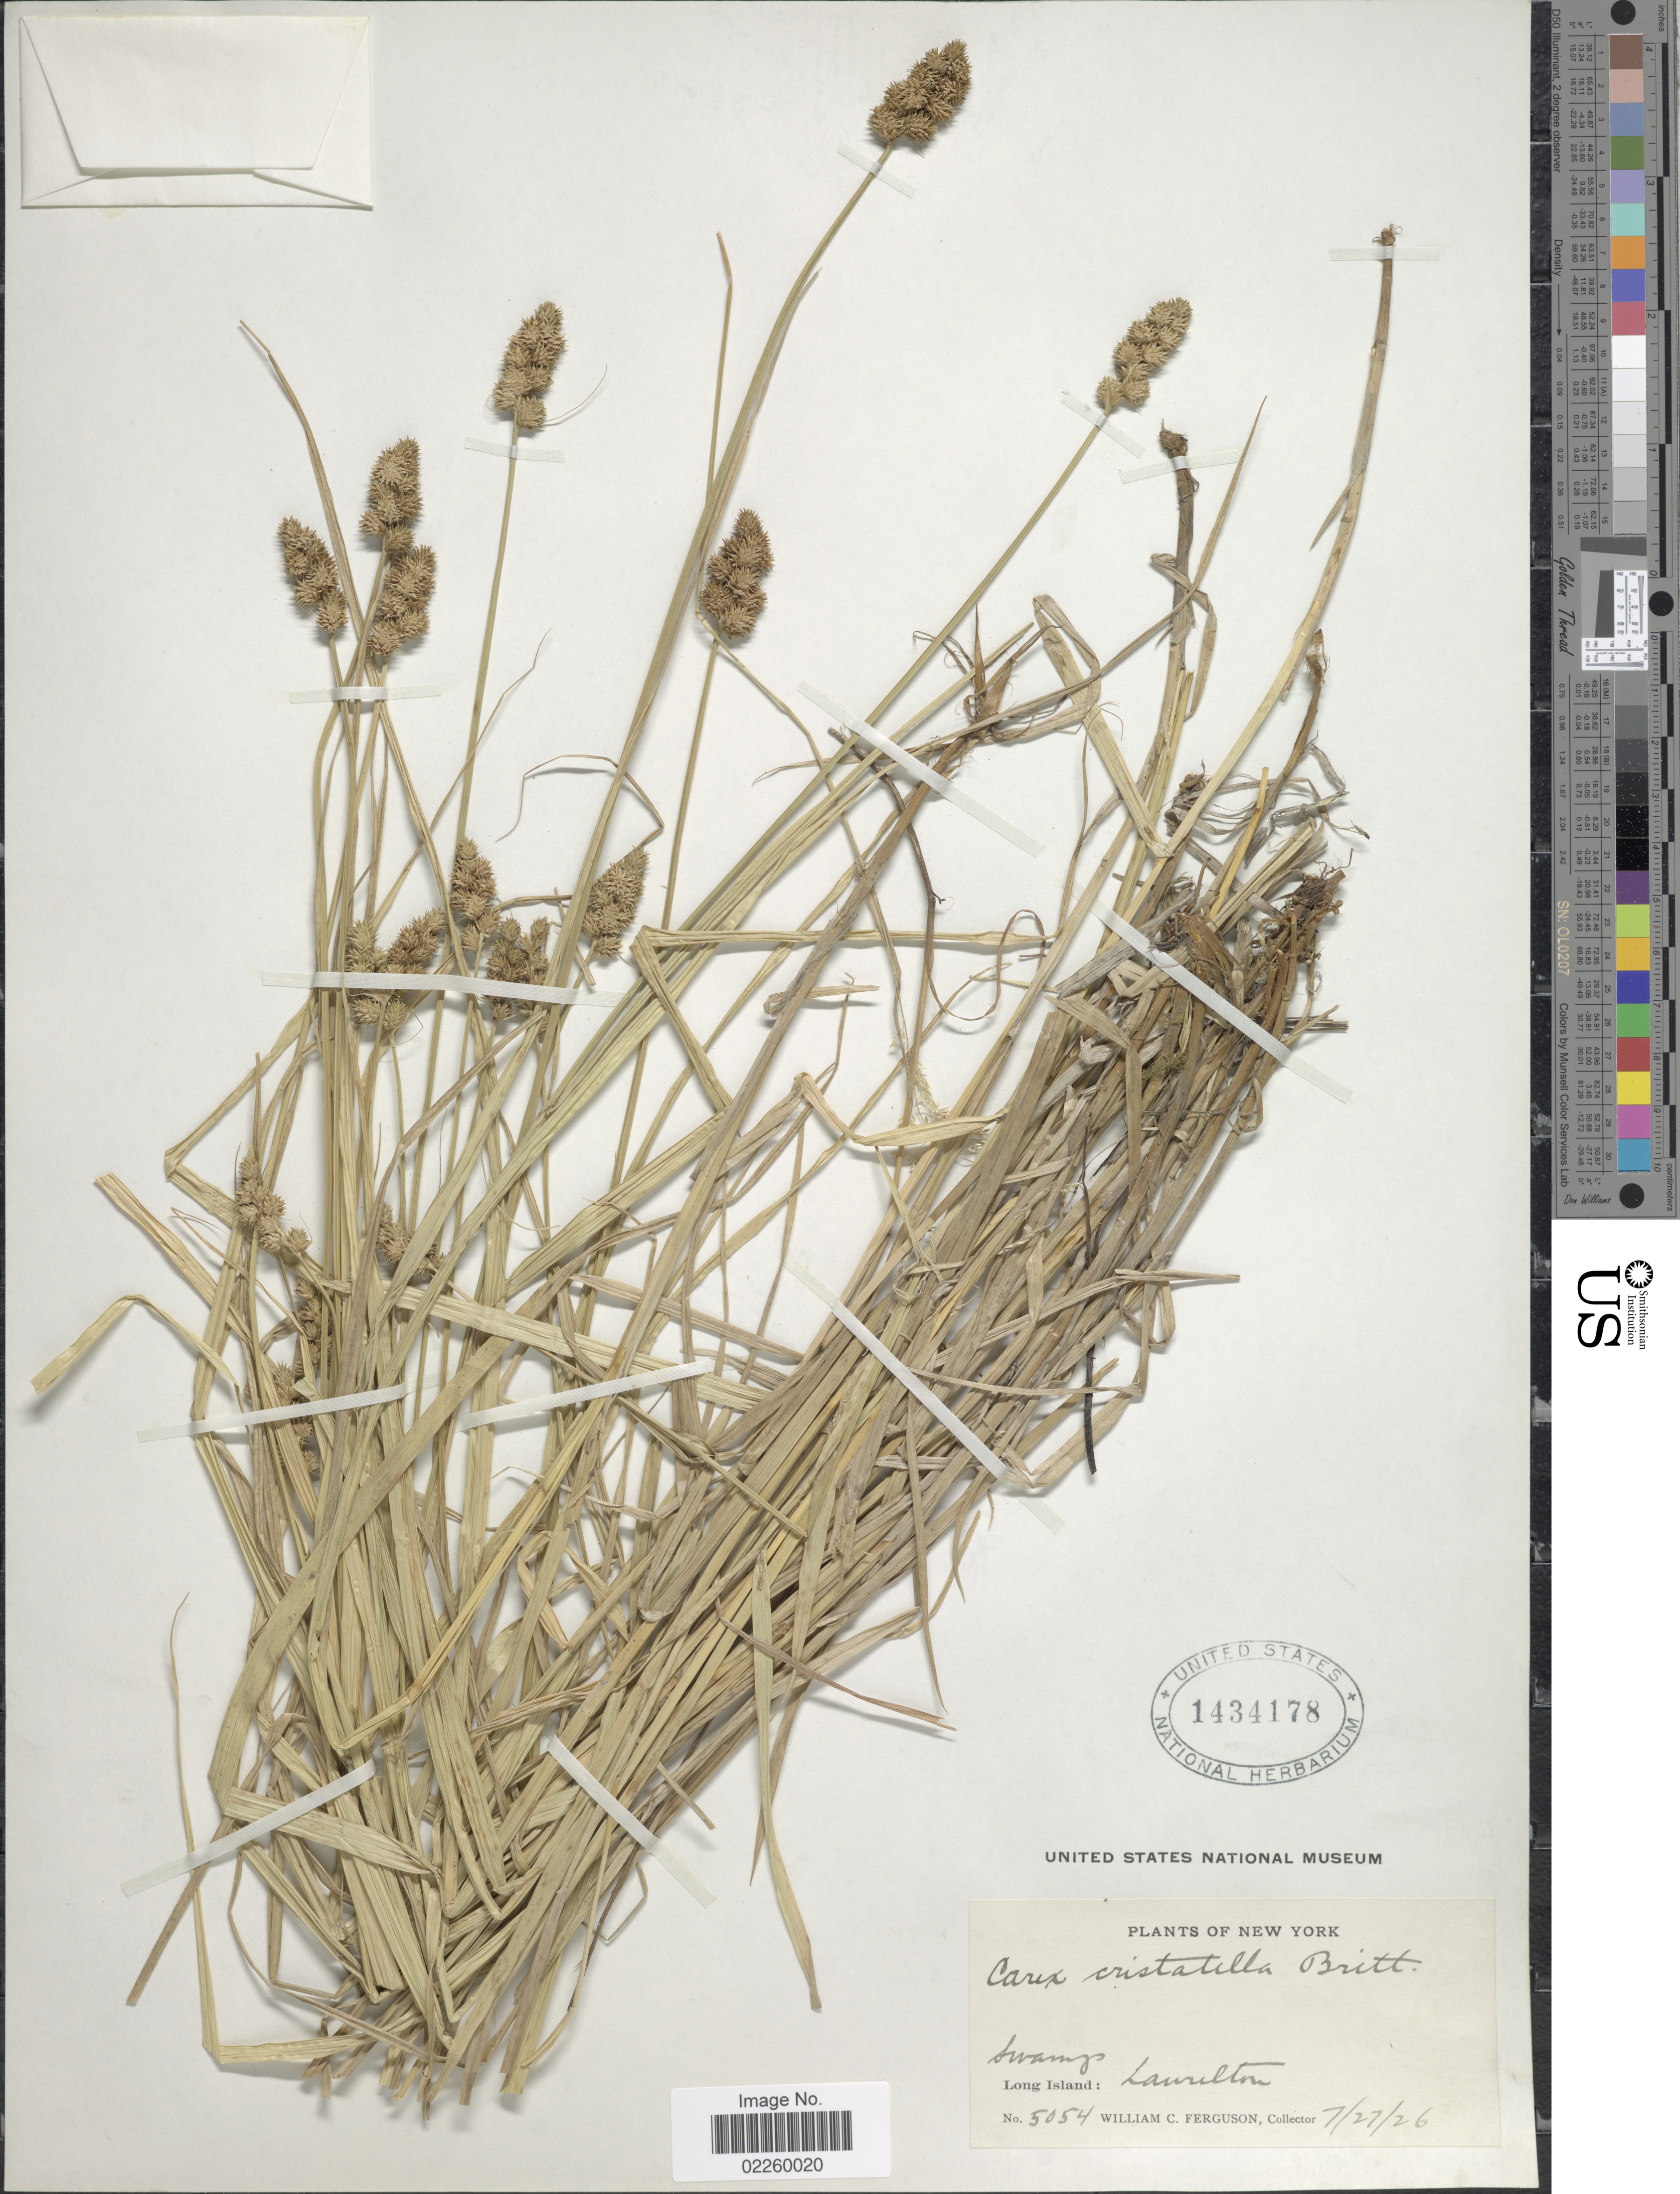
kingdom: Plantae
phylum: Tracheophyta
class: Liliopsida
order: Poales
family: Cyperaceae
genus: Carex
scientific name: Carex cristatella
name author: Britton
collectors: W. Ferguson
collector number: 5054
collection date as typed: Transcribed d/m/y: 27/7/26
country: United States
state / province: New York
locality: Long Island: Laurelton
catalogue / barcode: US 1434178